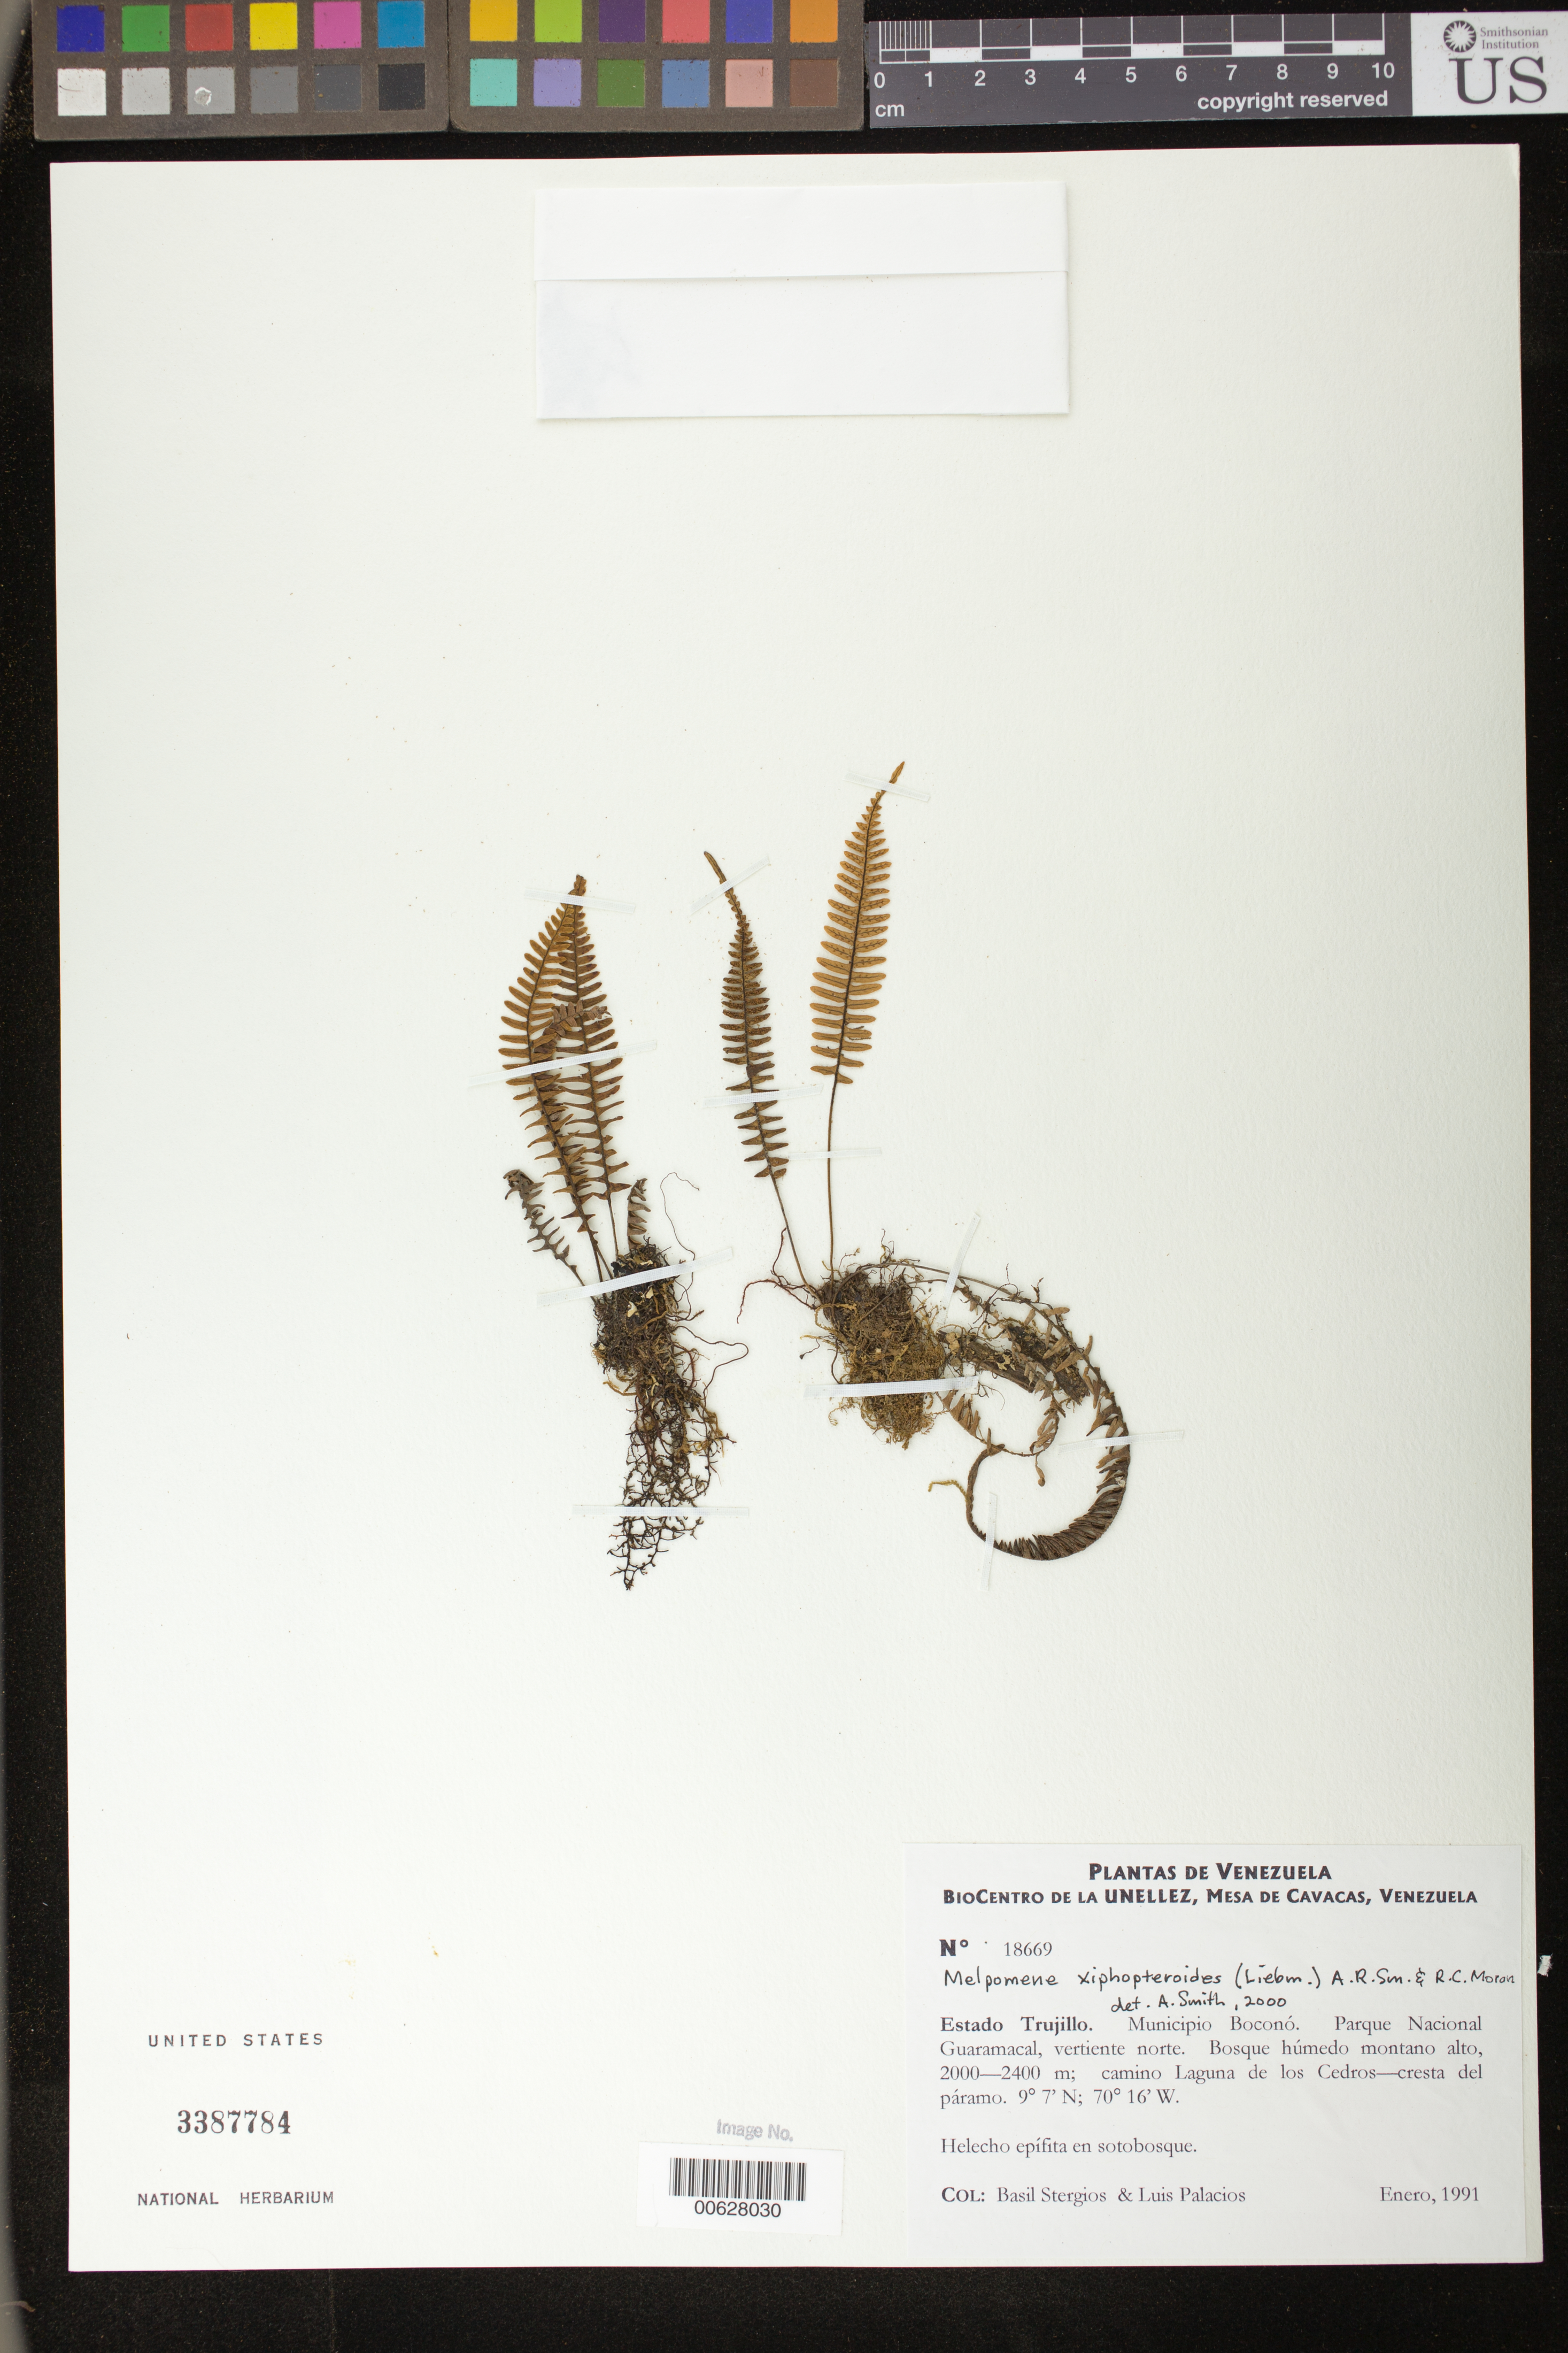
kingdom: Plantae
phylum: Tracheophyta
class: Polypodiopsida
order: Polypodiales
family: Polypodiaceae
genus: Melpomene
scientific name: Melpomene xiphopteroides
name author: (Liebm.) A.R. Sm. & R.C. Moran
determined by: Smith, Alan R., (UC)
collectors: B. G. Stergios & L. Palacios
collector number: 18669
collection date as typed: Jan 1991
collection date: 1991-01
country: Venezuela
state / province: Trujillo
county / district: Boconó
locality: Parque Nacional Guaramacal, vertiente N, camino laguna de los Cedros-cresta del páramo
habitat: Bosque húmedo montano alto.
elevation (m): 2000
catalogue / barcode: US 3387784